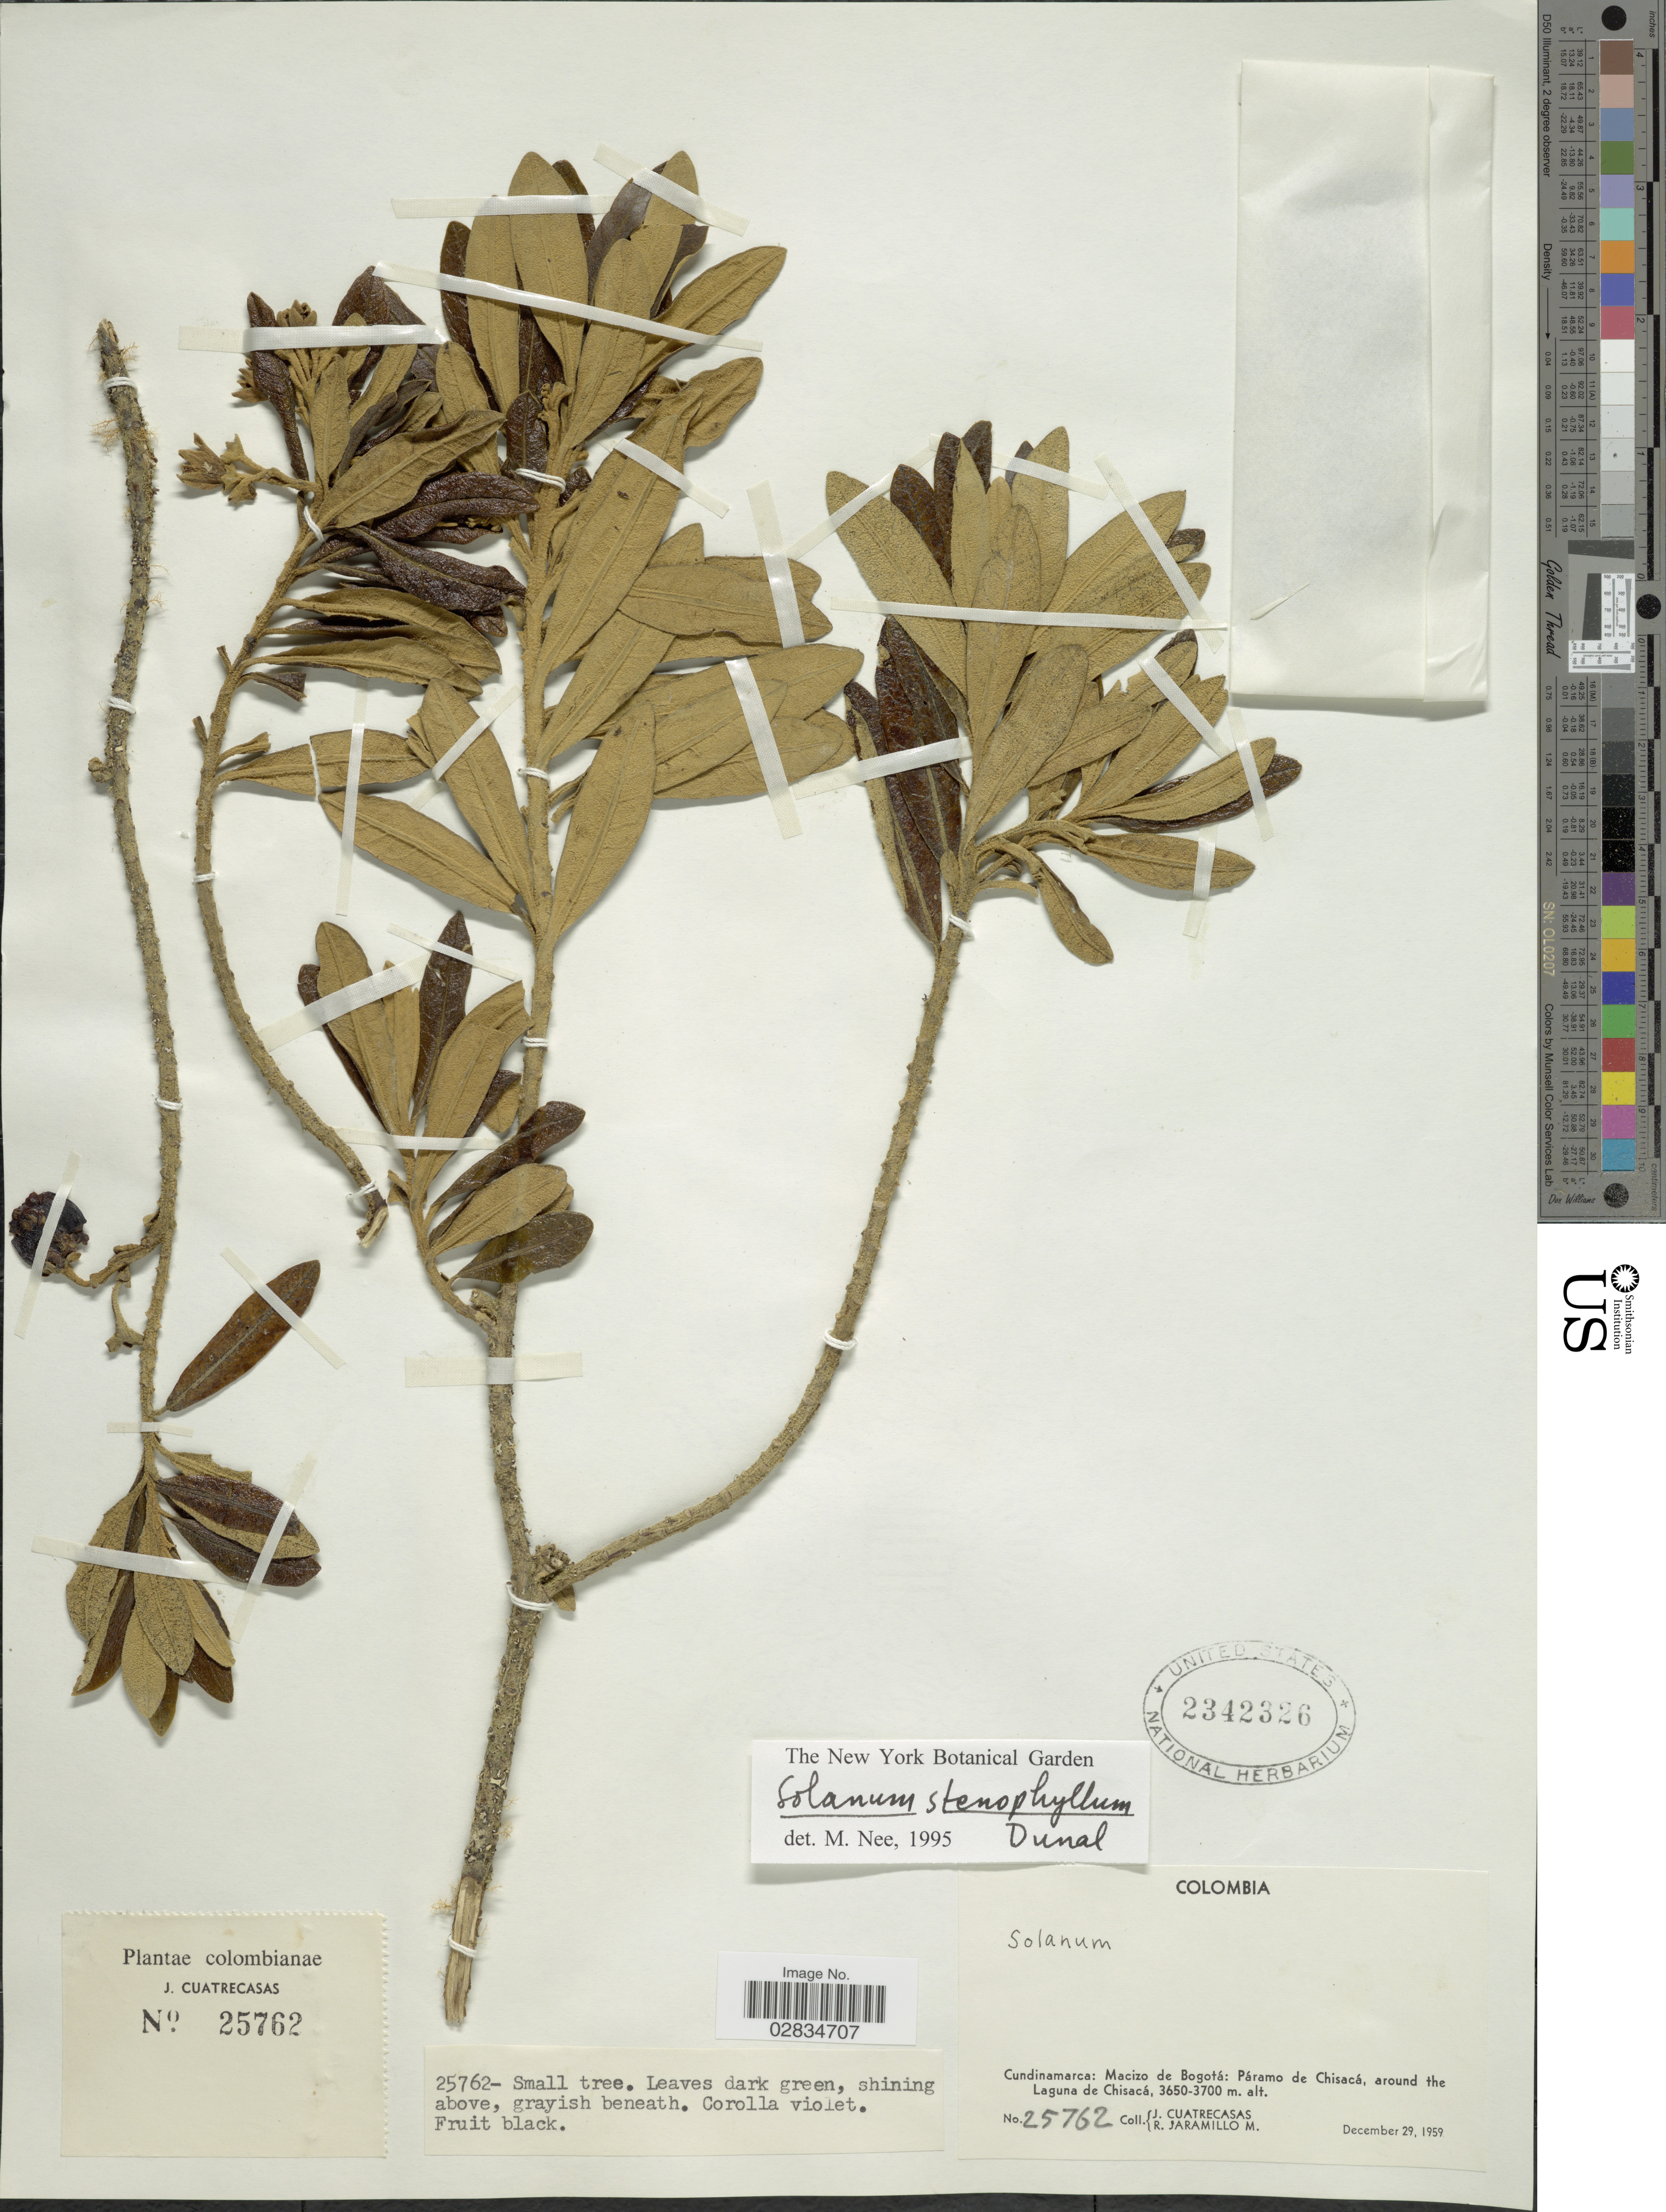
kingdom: Plantae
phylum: Tracheophyta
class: Magnoliopsida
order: Solanales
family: Solanaceae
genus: Solanum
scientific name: Solanum stenophyllum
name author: Dunal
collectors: J. Cuatrecasas & R. Jaramillo M.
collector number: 25762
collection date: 1959-12-29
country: Colombia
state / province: Cundinamarca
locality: Macizo de Bogotá: Páramo de Chisacá, around the Laguna de Chisacá.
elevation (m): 3650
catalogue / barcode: US 2342326